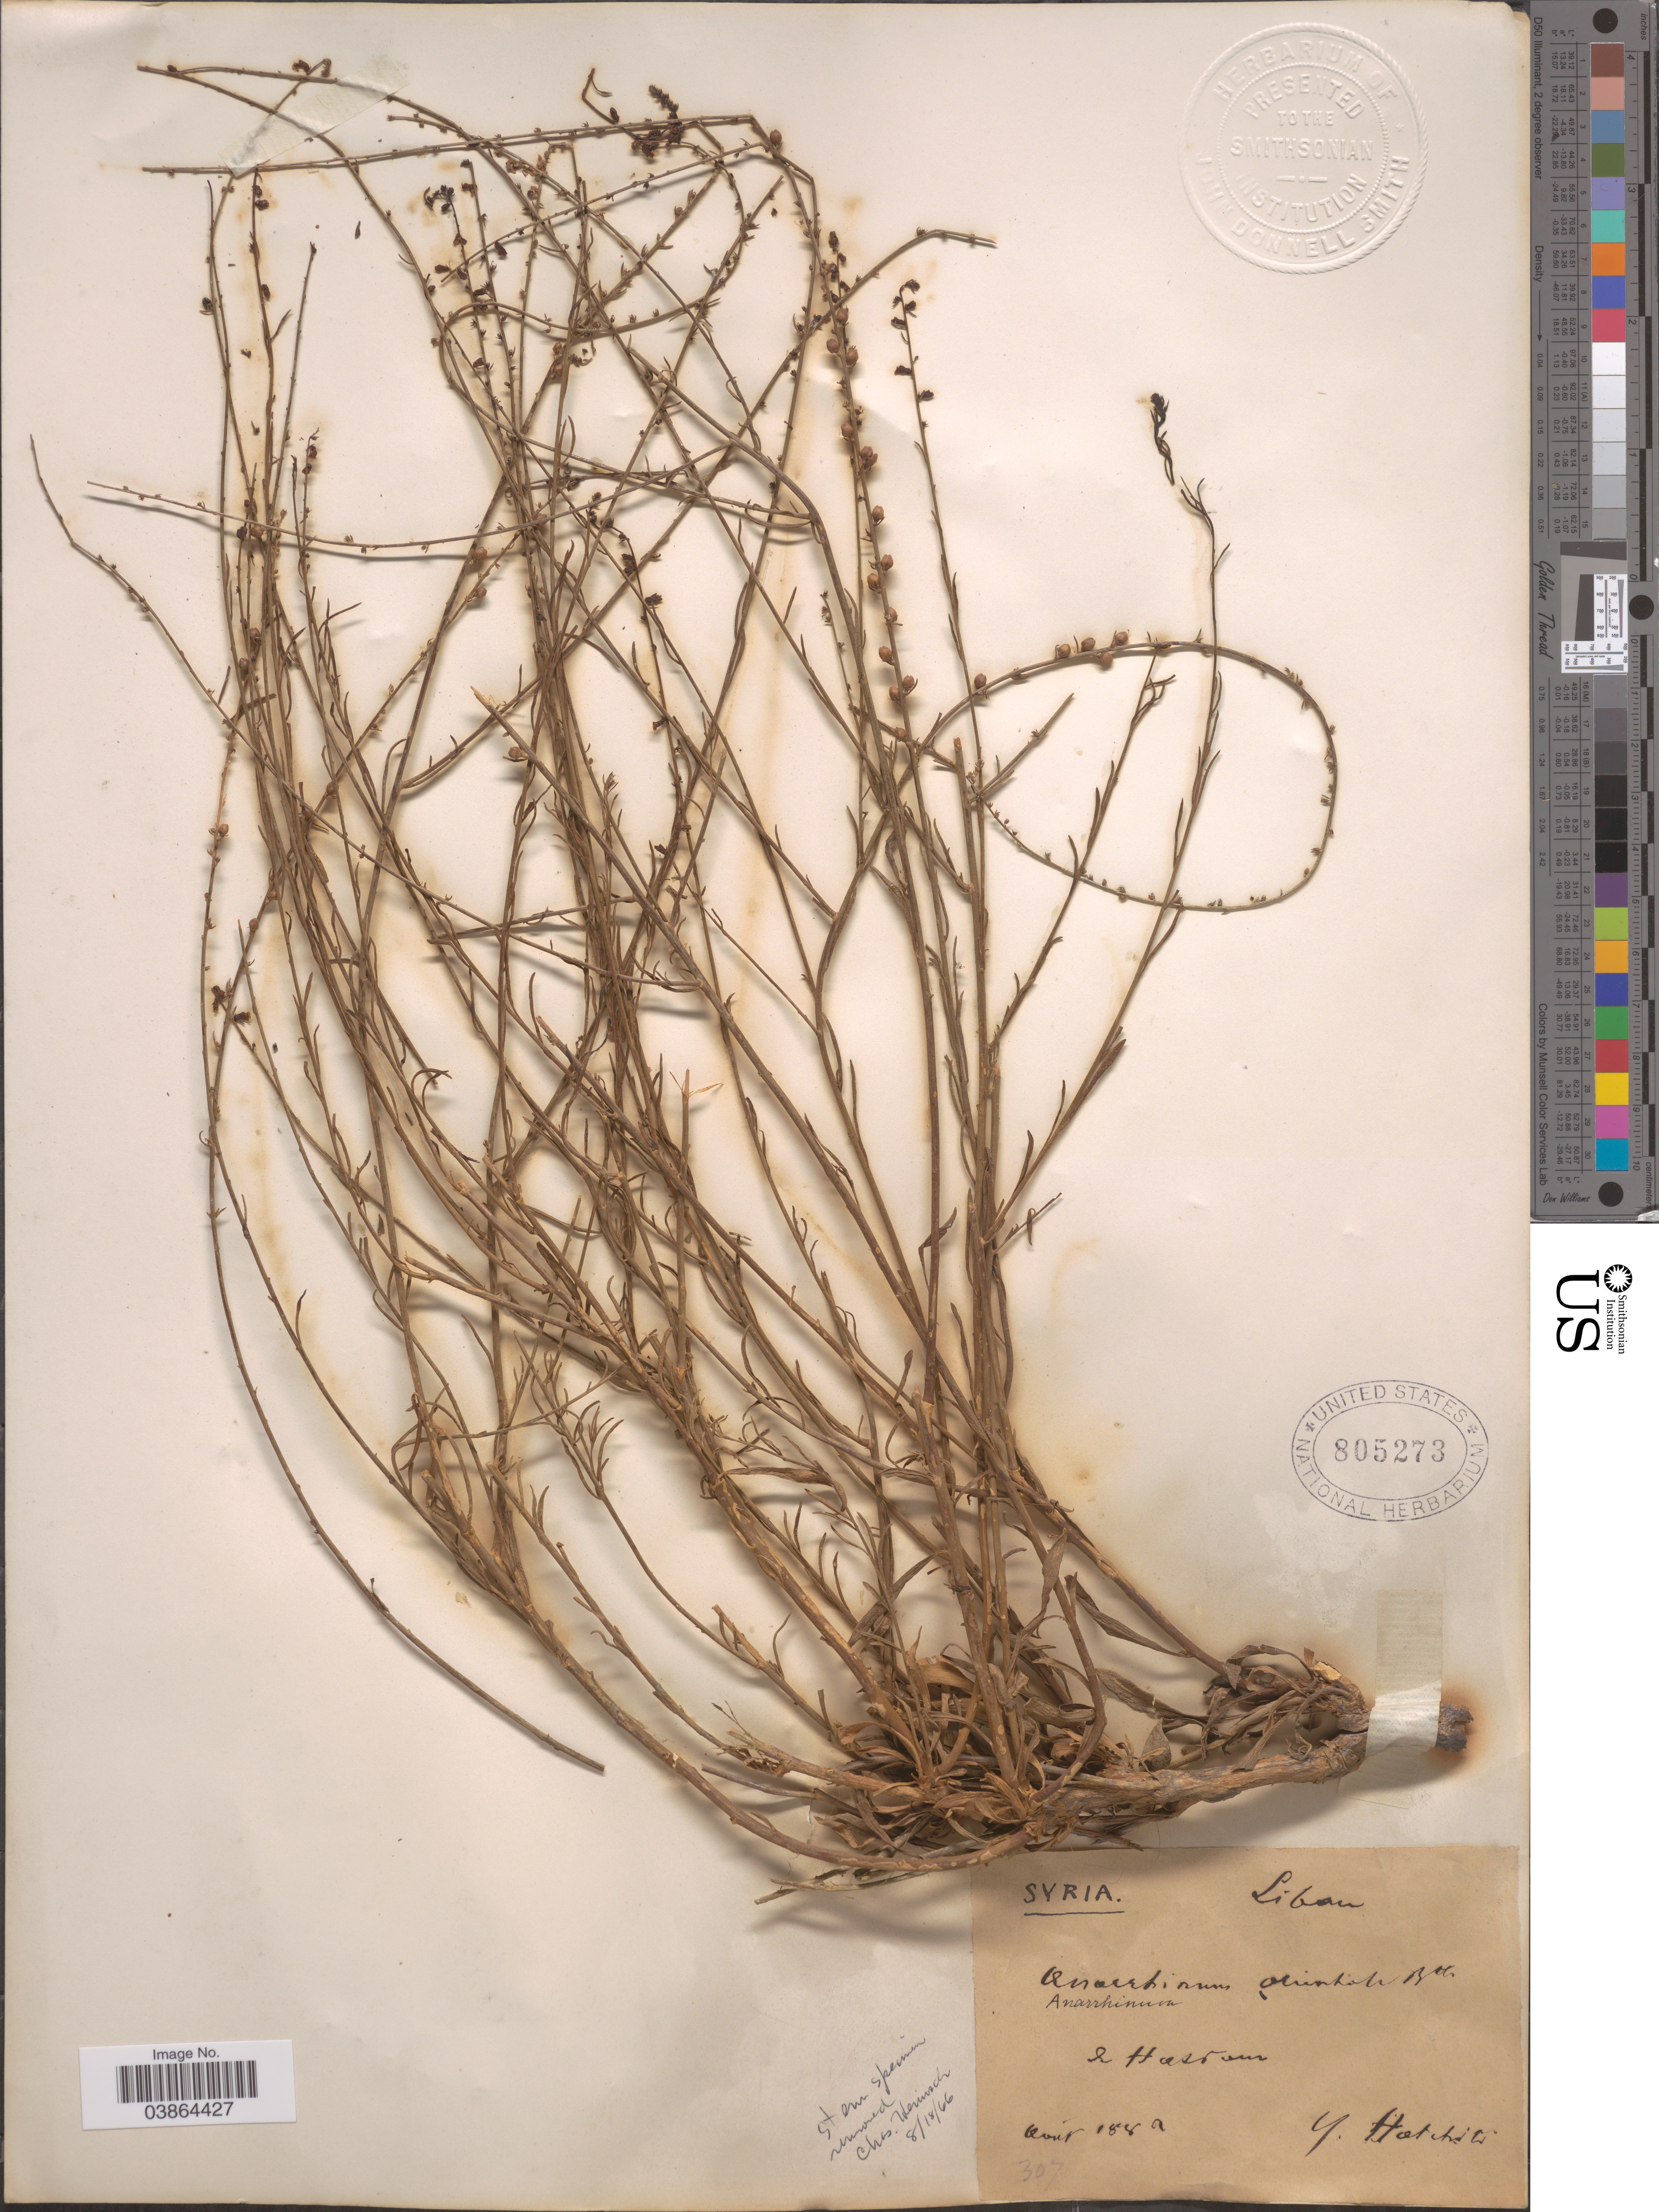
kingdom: Plantae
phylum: Tracheophyta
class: Magnoliopsida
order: Lamiales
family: Plantaginaceae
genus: Anarrhinum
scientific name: Anarrhinum orientale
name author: Benth.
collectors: -. Hotchkiss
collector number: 307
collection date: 1887-08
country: Lebanon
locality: Hasroun.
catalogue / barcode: US 805273